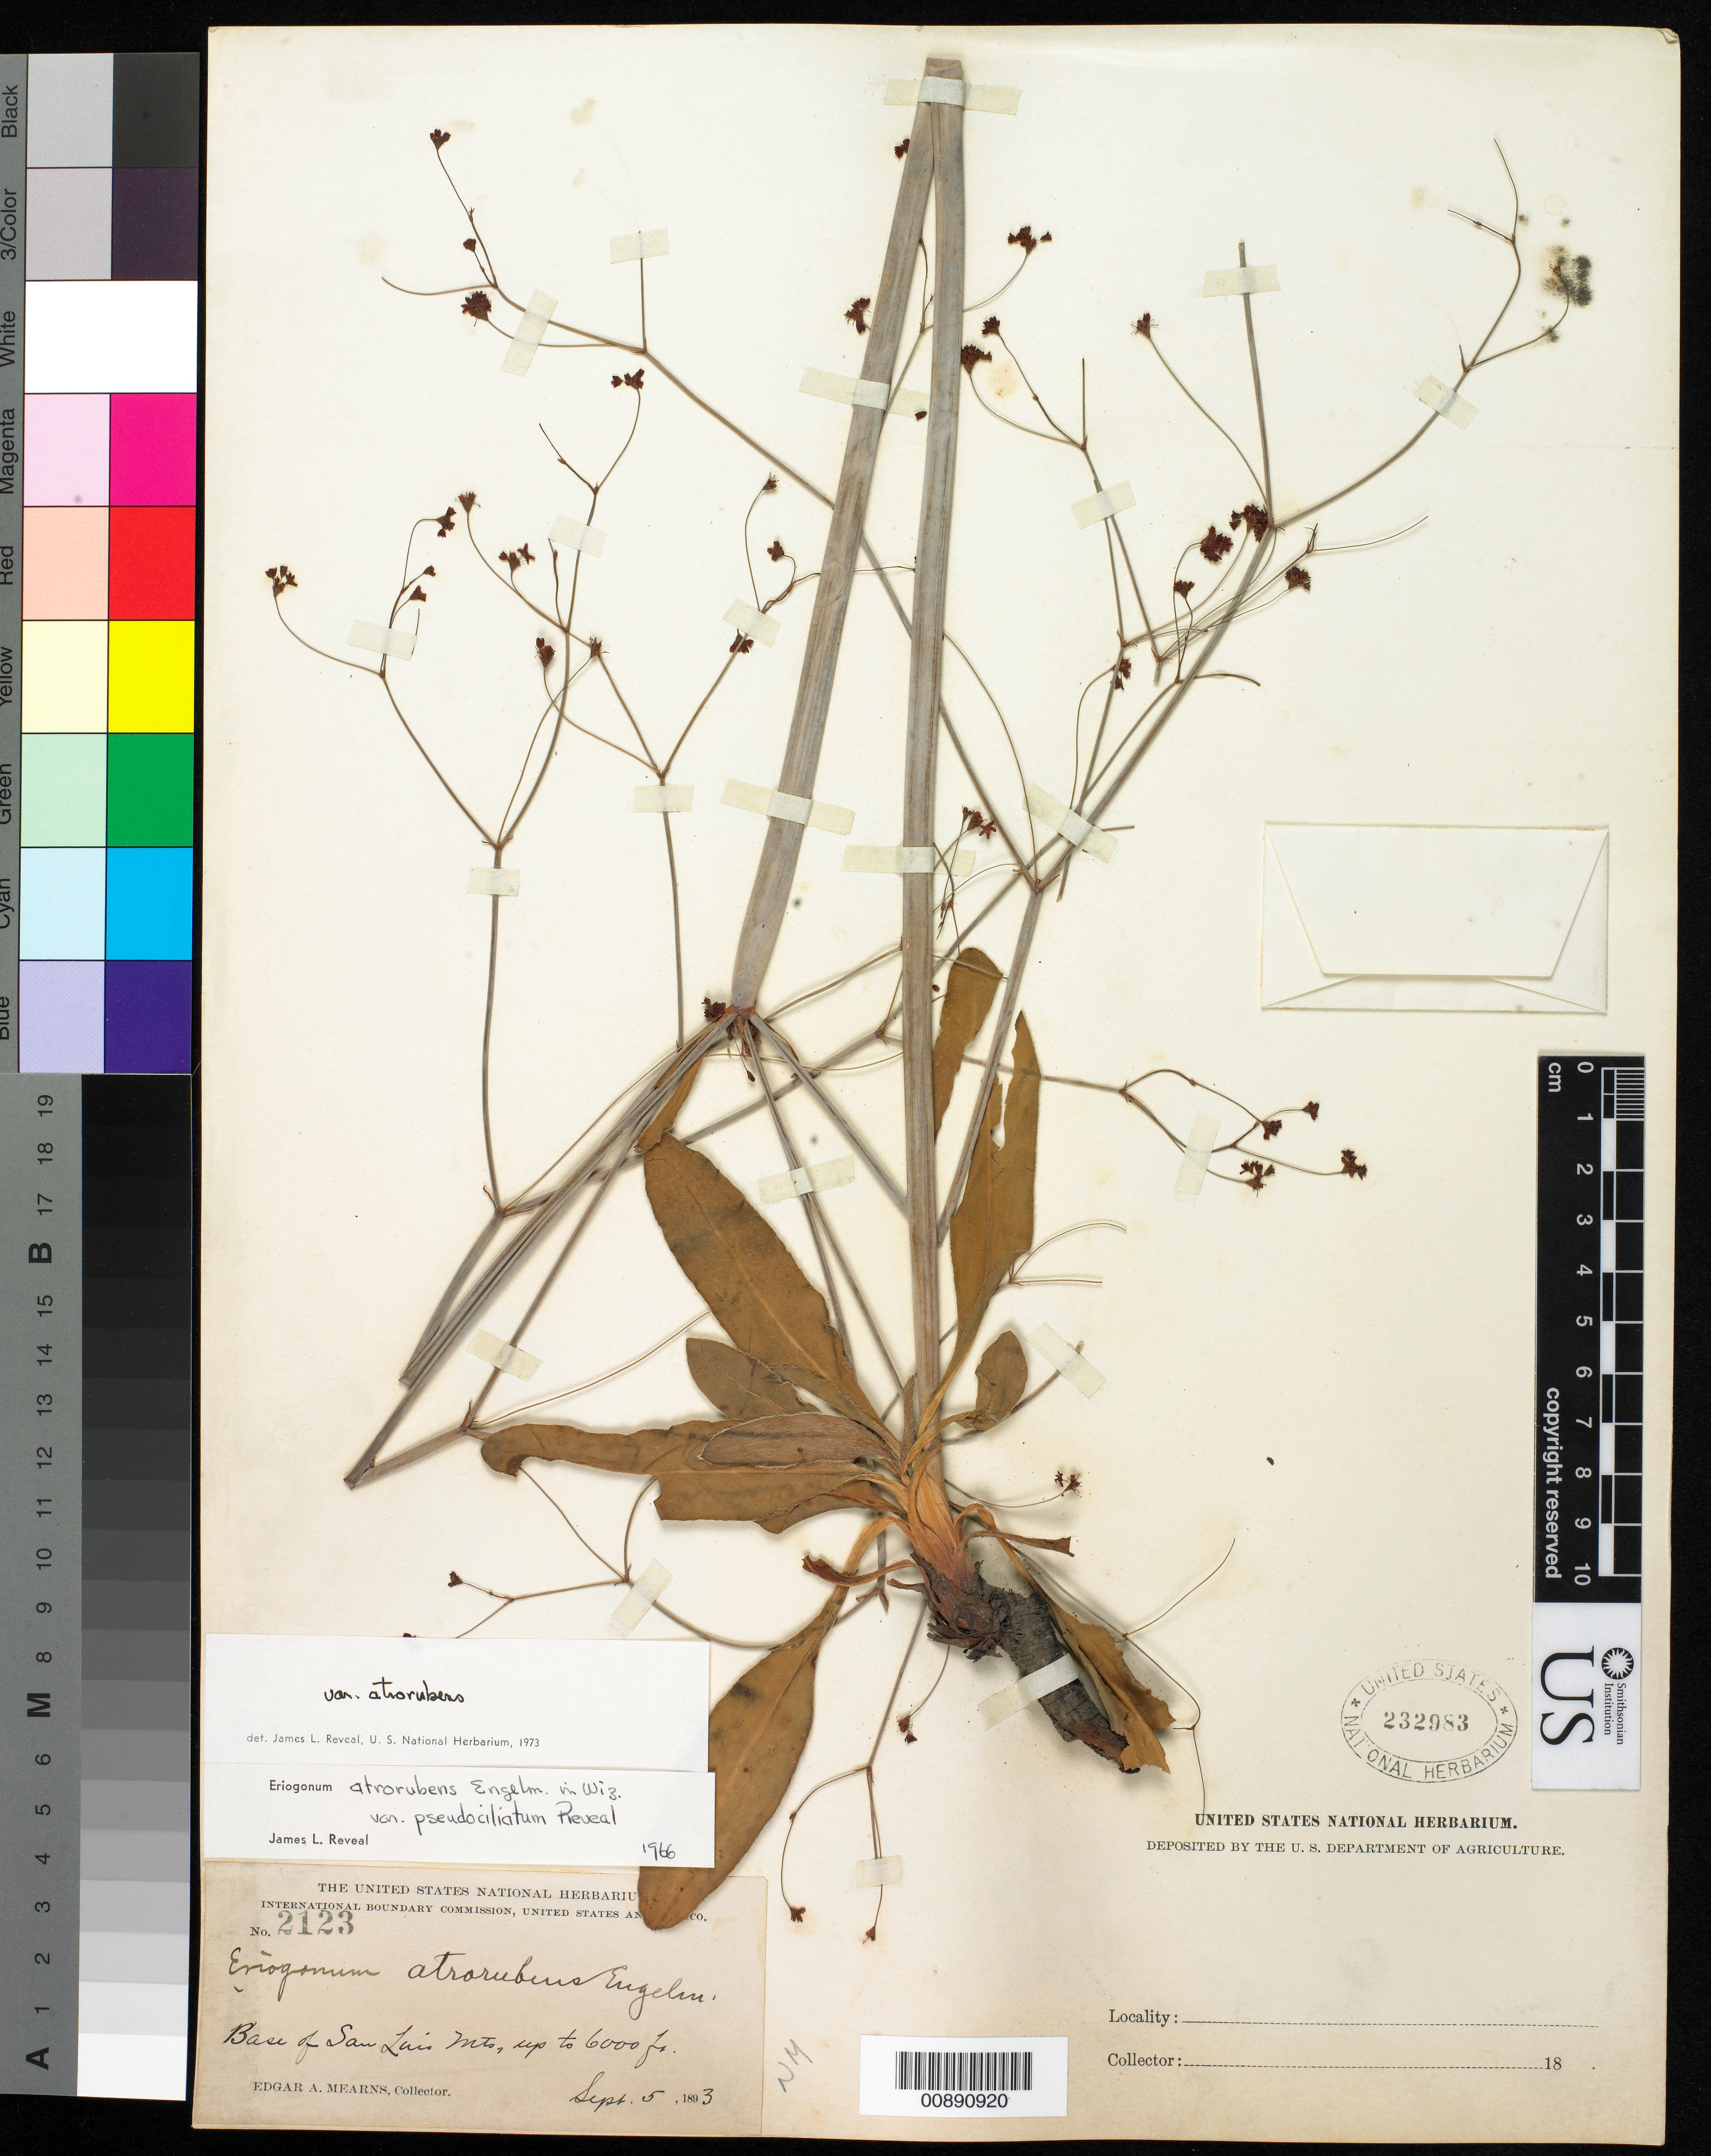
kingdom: Plantae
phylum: Tracheophyta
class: Magnoliopsida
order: Caryophyllales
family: Polygonaceae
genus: Eriogonum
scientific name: Eriogonum atrorubens var. atrorubens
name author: Engelm.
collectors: E. A. Mearns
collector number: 2123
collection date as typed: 05 Sep 1893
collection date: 1893-09-05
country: United States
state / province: New Mexico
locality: Base of San Luis Mts.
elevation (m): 1829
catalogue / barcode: US 232983